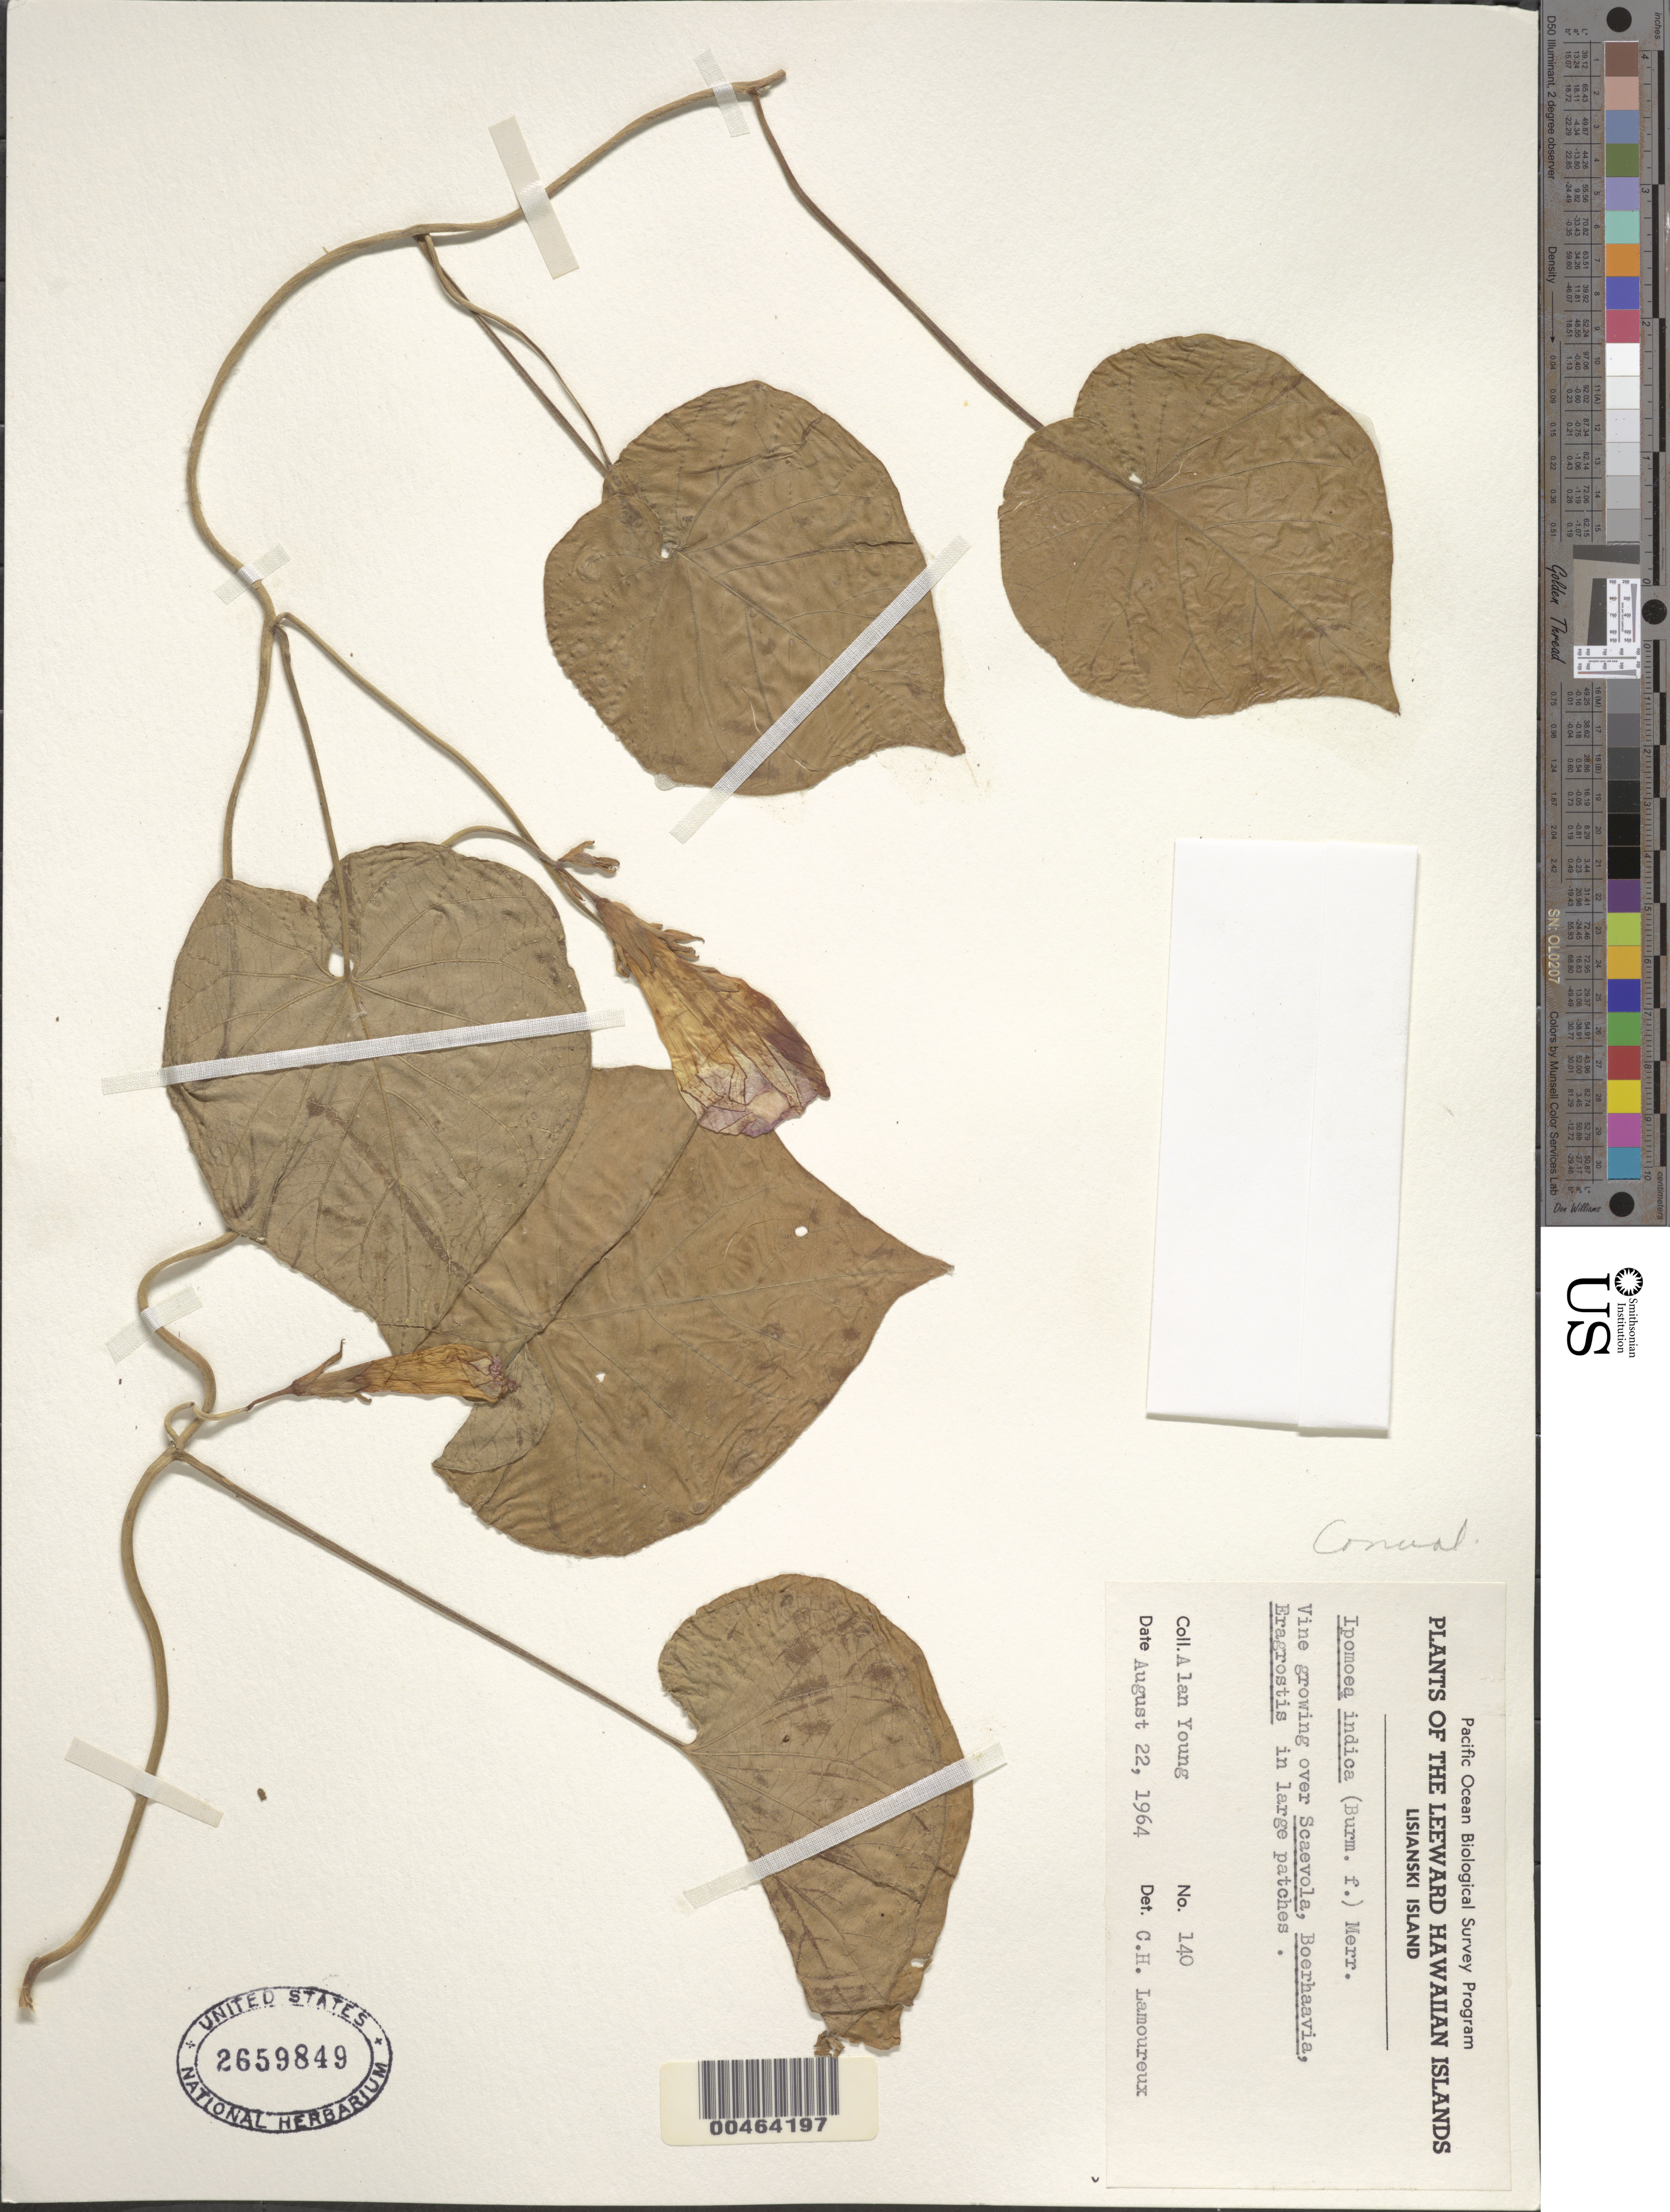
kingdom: Plantae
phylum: Tracheophyta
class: Magnoliopsida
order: Solanales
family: Convolvulaceae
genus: Ipomoea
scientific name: Ipomoea indica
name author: (Burm.) Merr.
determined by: Lamoureux, C. H.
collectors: A. Young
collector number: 140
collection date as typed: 22 Aug 1964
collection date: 1964-08-22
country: United States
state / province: Hawaii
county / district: Honolulu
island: Lisianski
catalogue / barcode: US 2659849